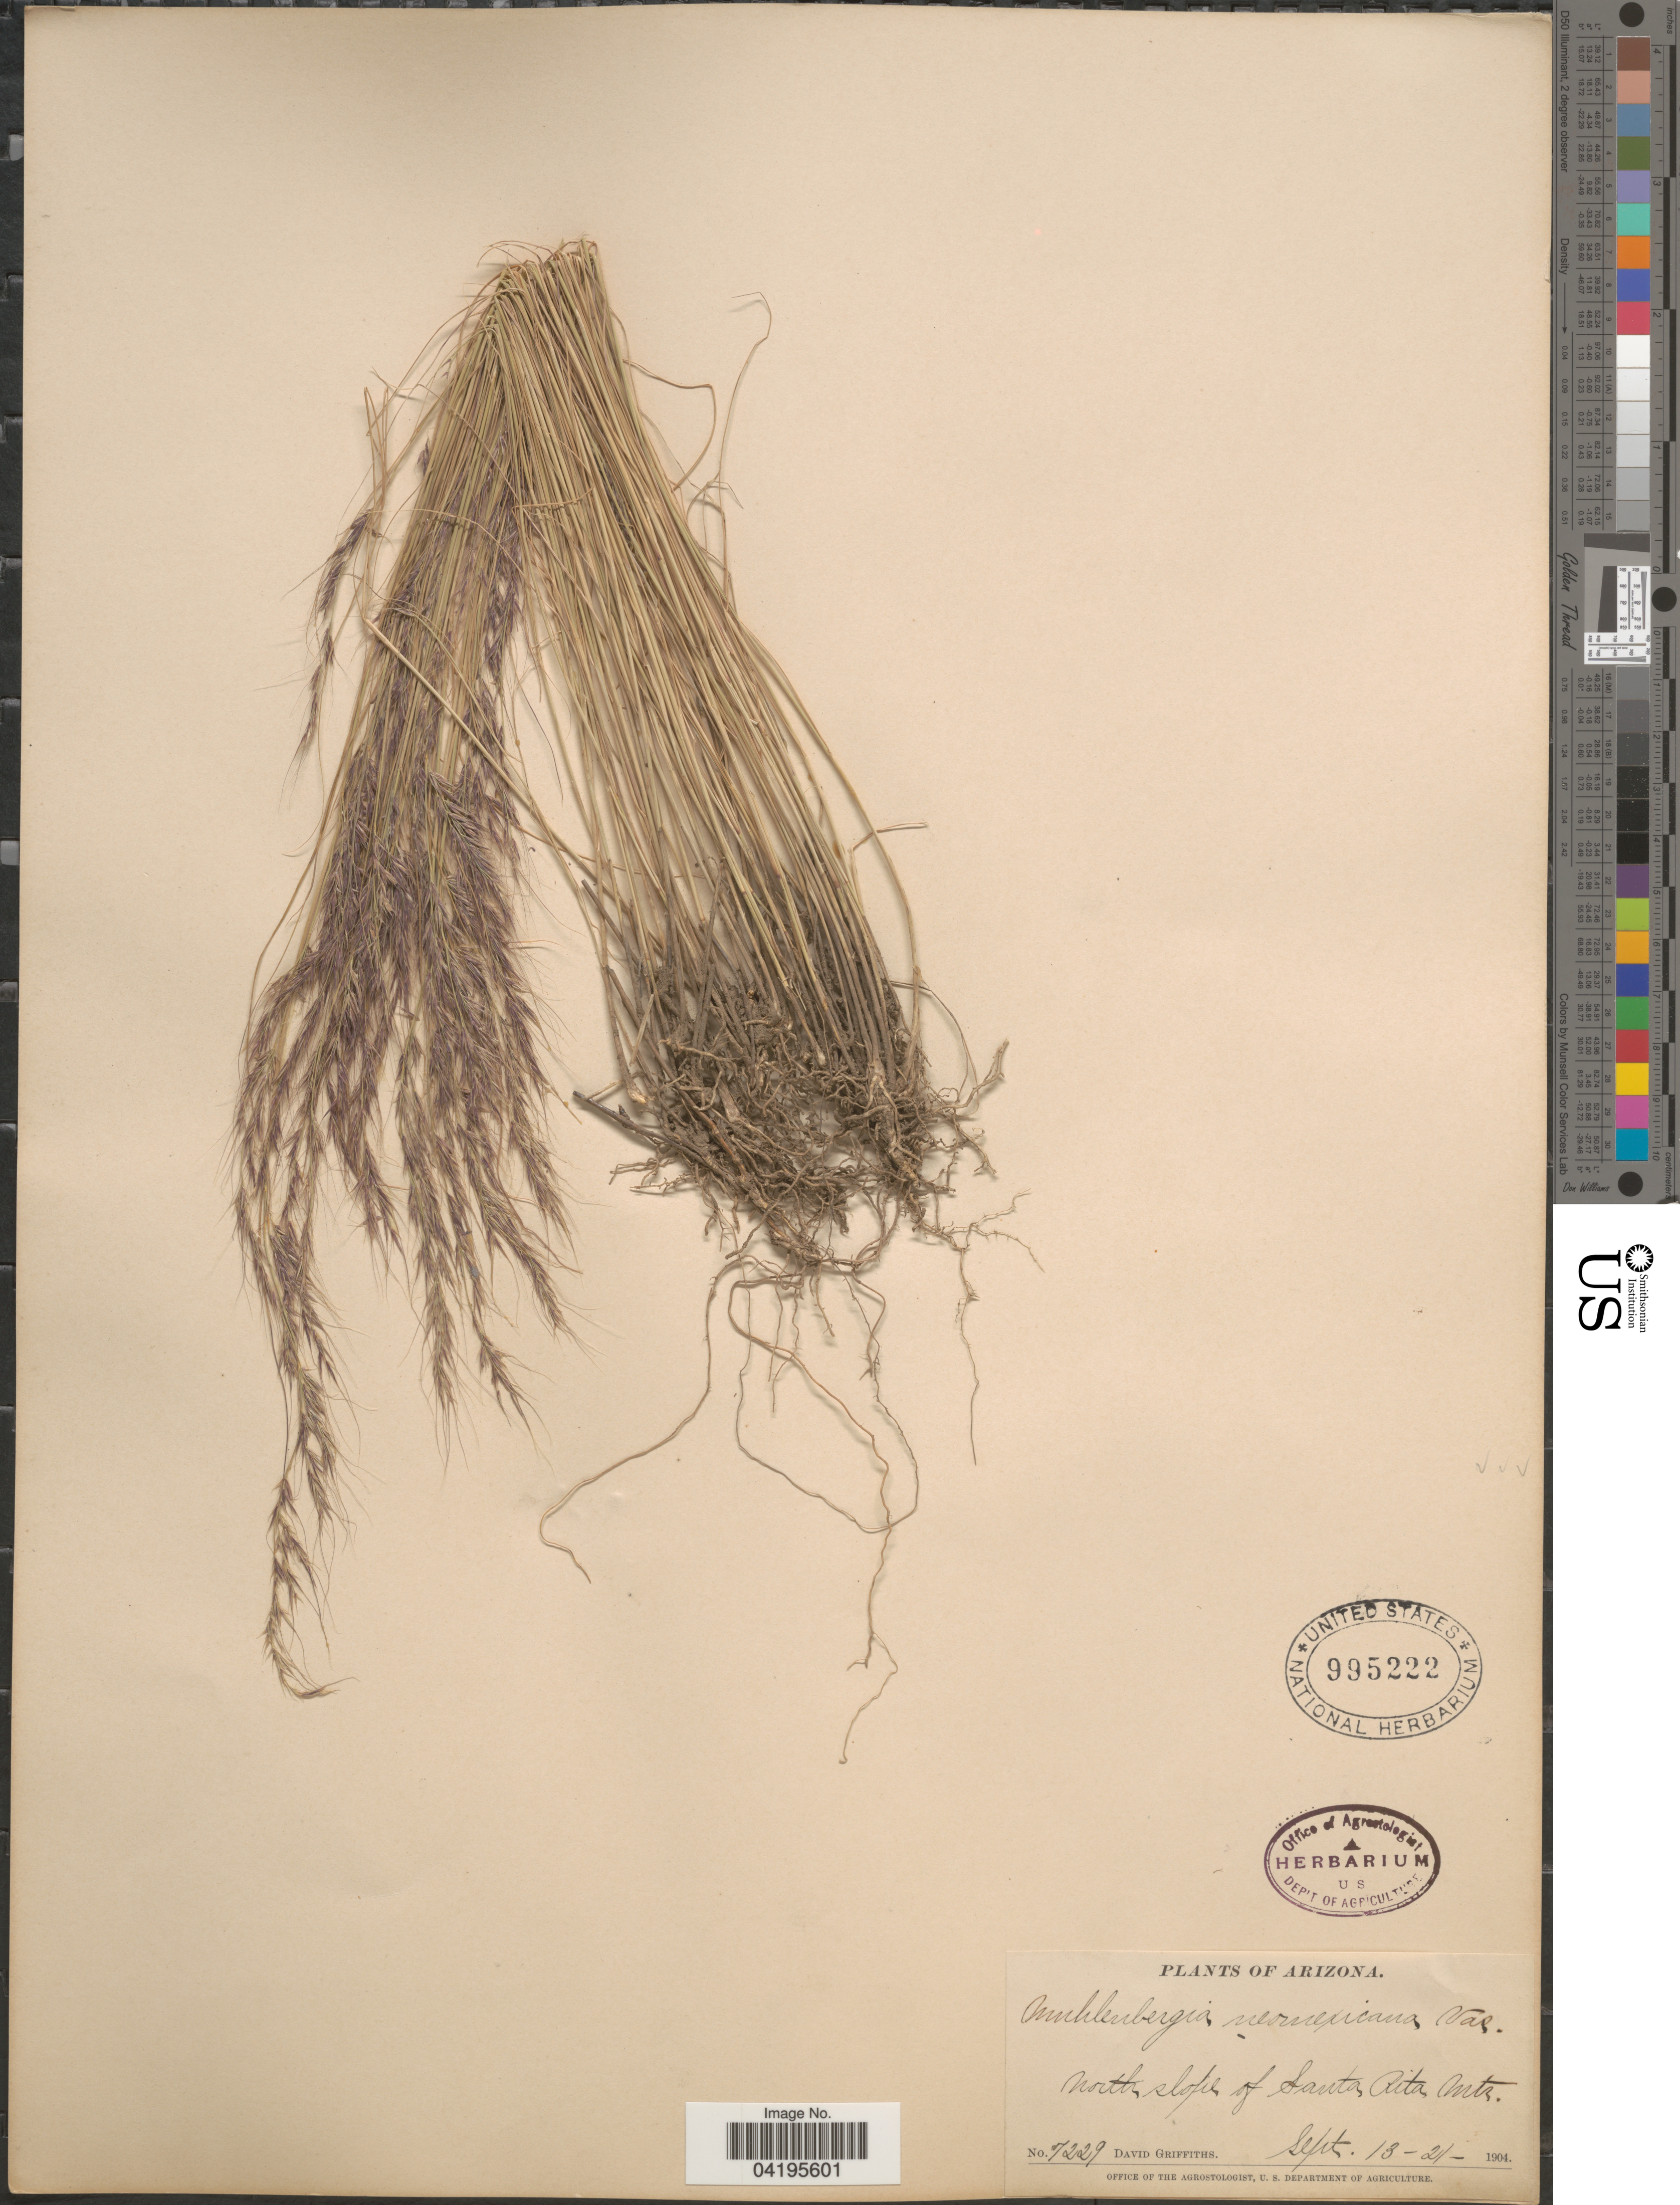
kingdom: Plantae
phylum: Tracheophyta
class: Liliopsida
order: Poales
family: Poaceae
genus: Muhlenbergia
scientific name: Muhlenbergia pauciflora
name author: Buckley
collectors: D. Griffiths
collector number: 7229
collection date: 1904-09-13/1904-09-21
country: United States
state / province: Arizona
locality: North slope of Santa Rita Mts.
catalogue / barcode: US 995222